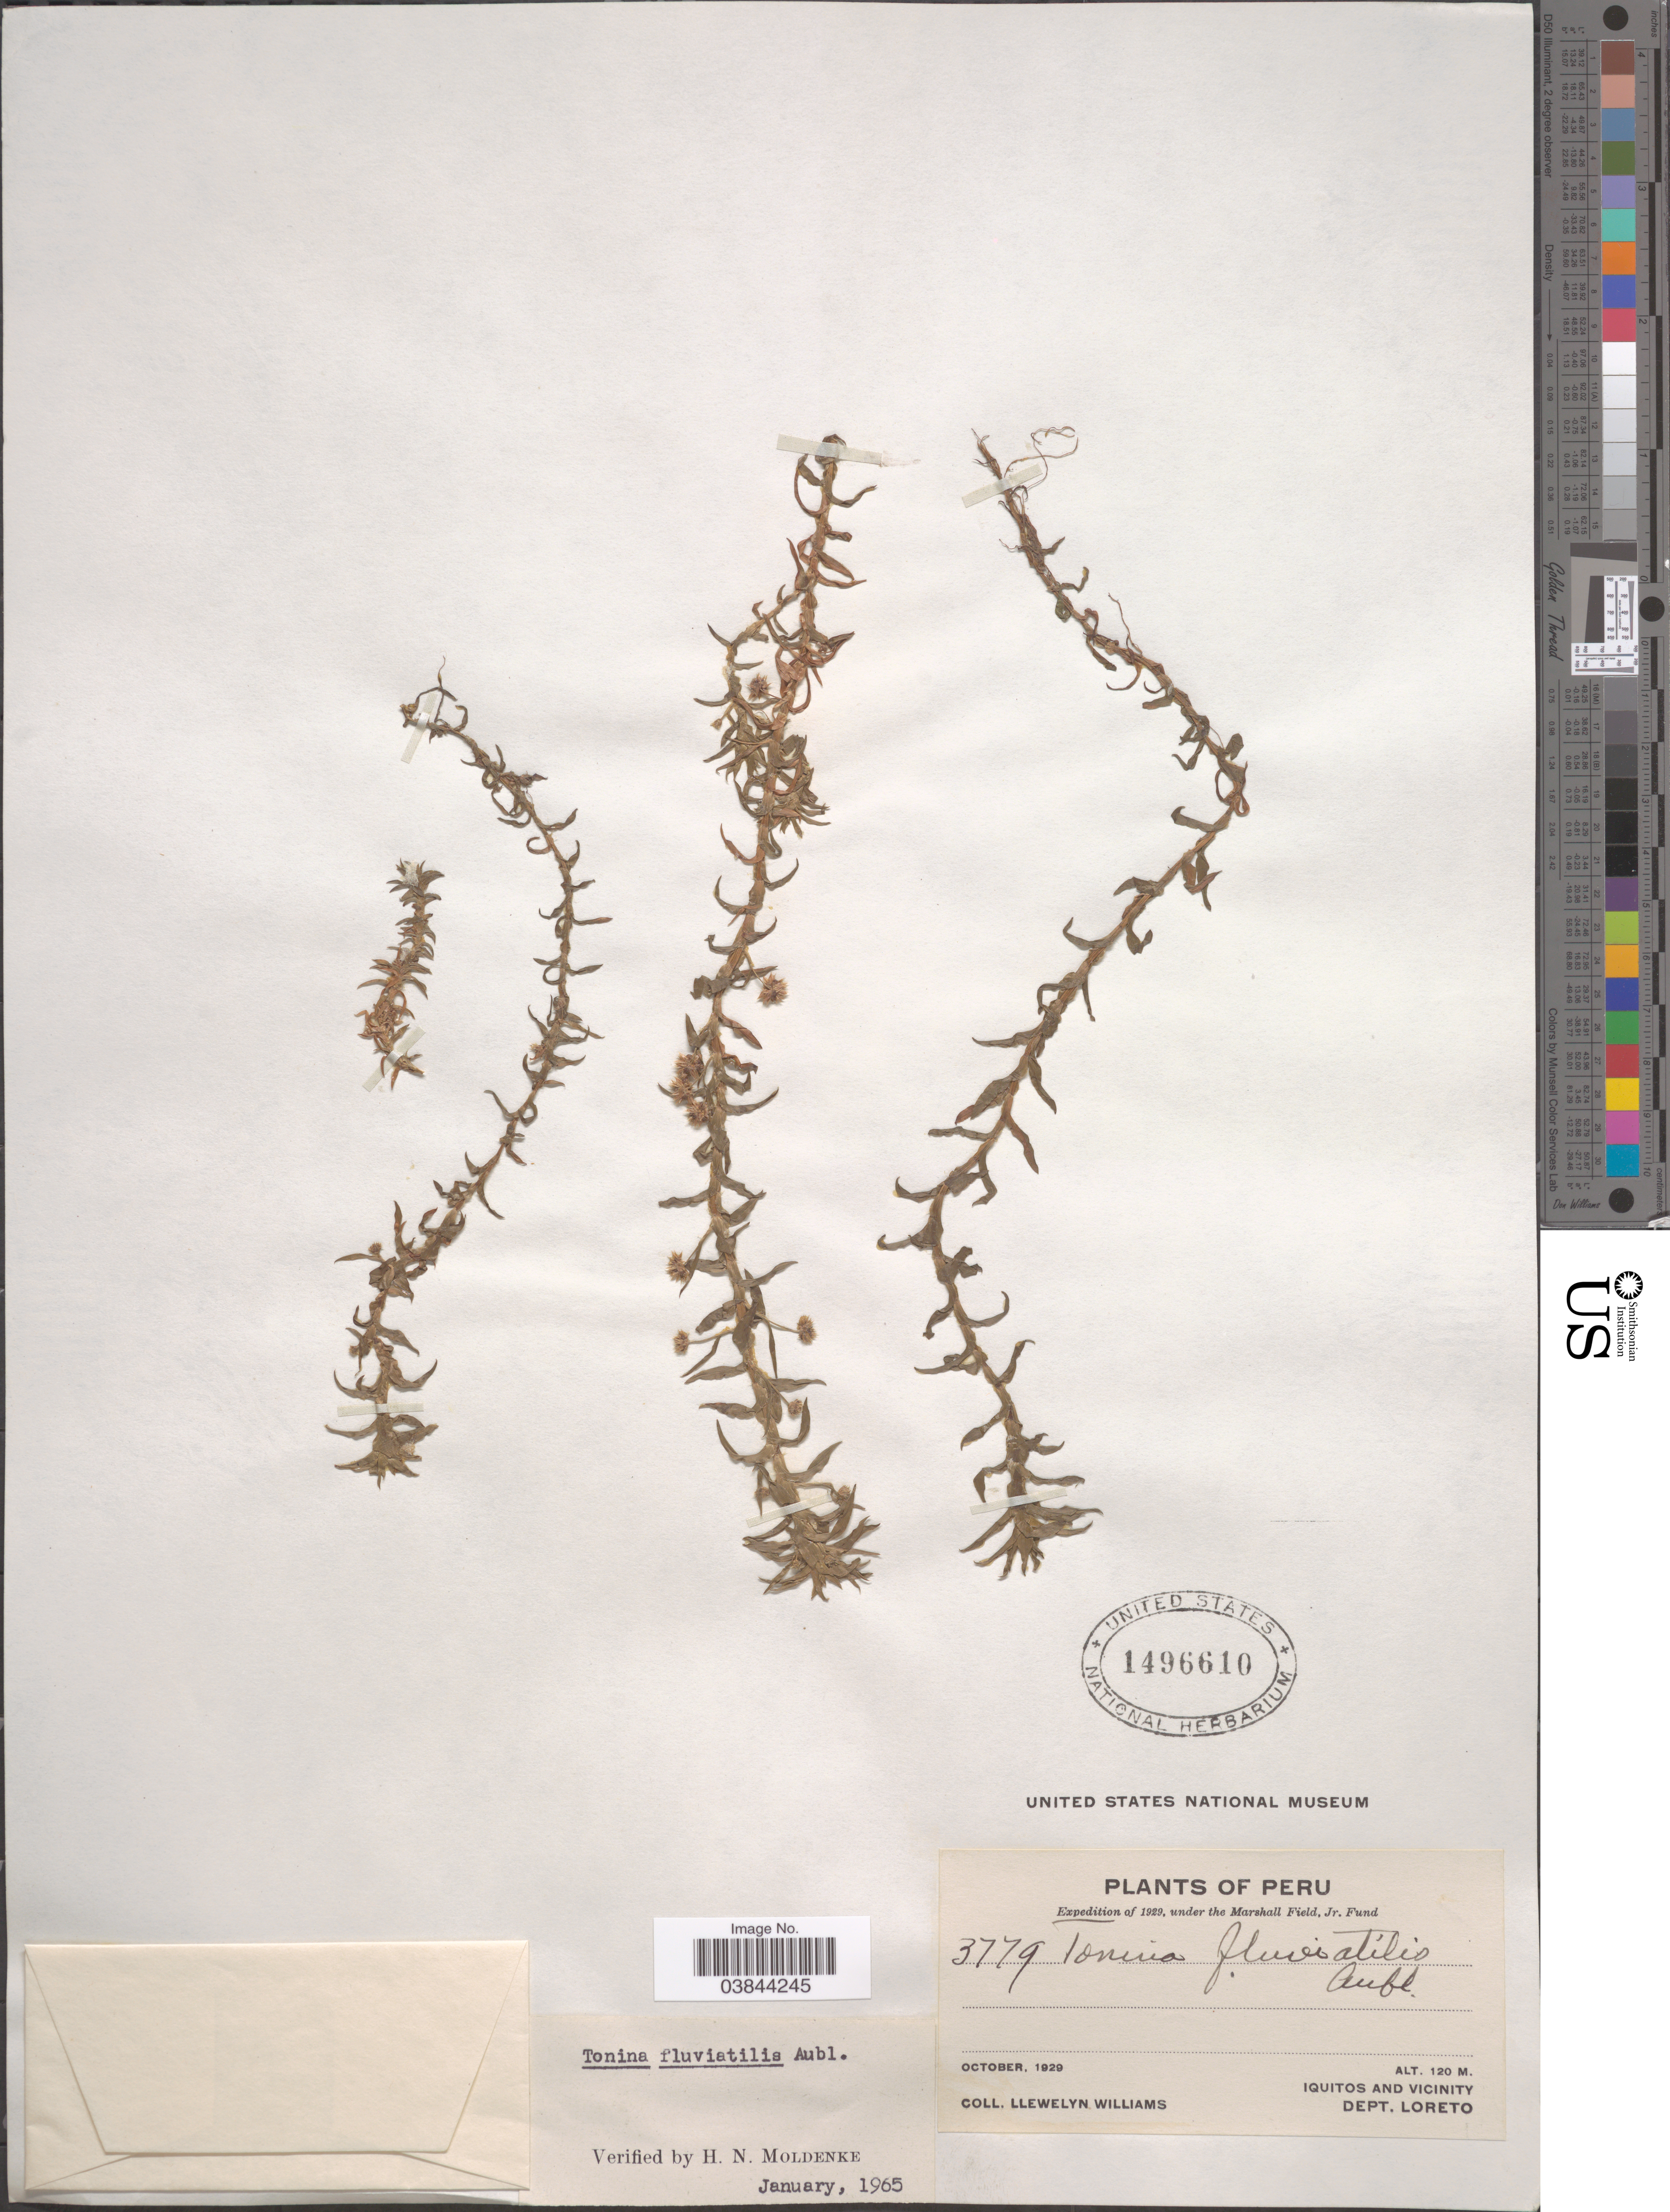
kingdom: Plantae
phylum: Tracheophyta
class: Liliopsida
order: Poales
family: Eriocaulaceae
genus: Tonina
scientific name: Tonina fluviatilis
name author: Aubl.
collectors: Ll. Williams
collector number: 3779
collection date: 1929-10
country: Peru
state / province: Loreto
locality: Iquitos and Vicinity. Dept. Loreto.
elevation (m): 120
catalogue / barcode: US 1496610